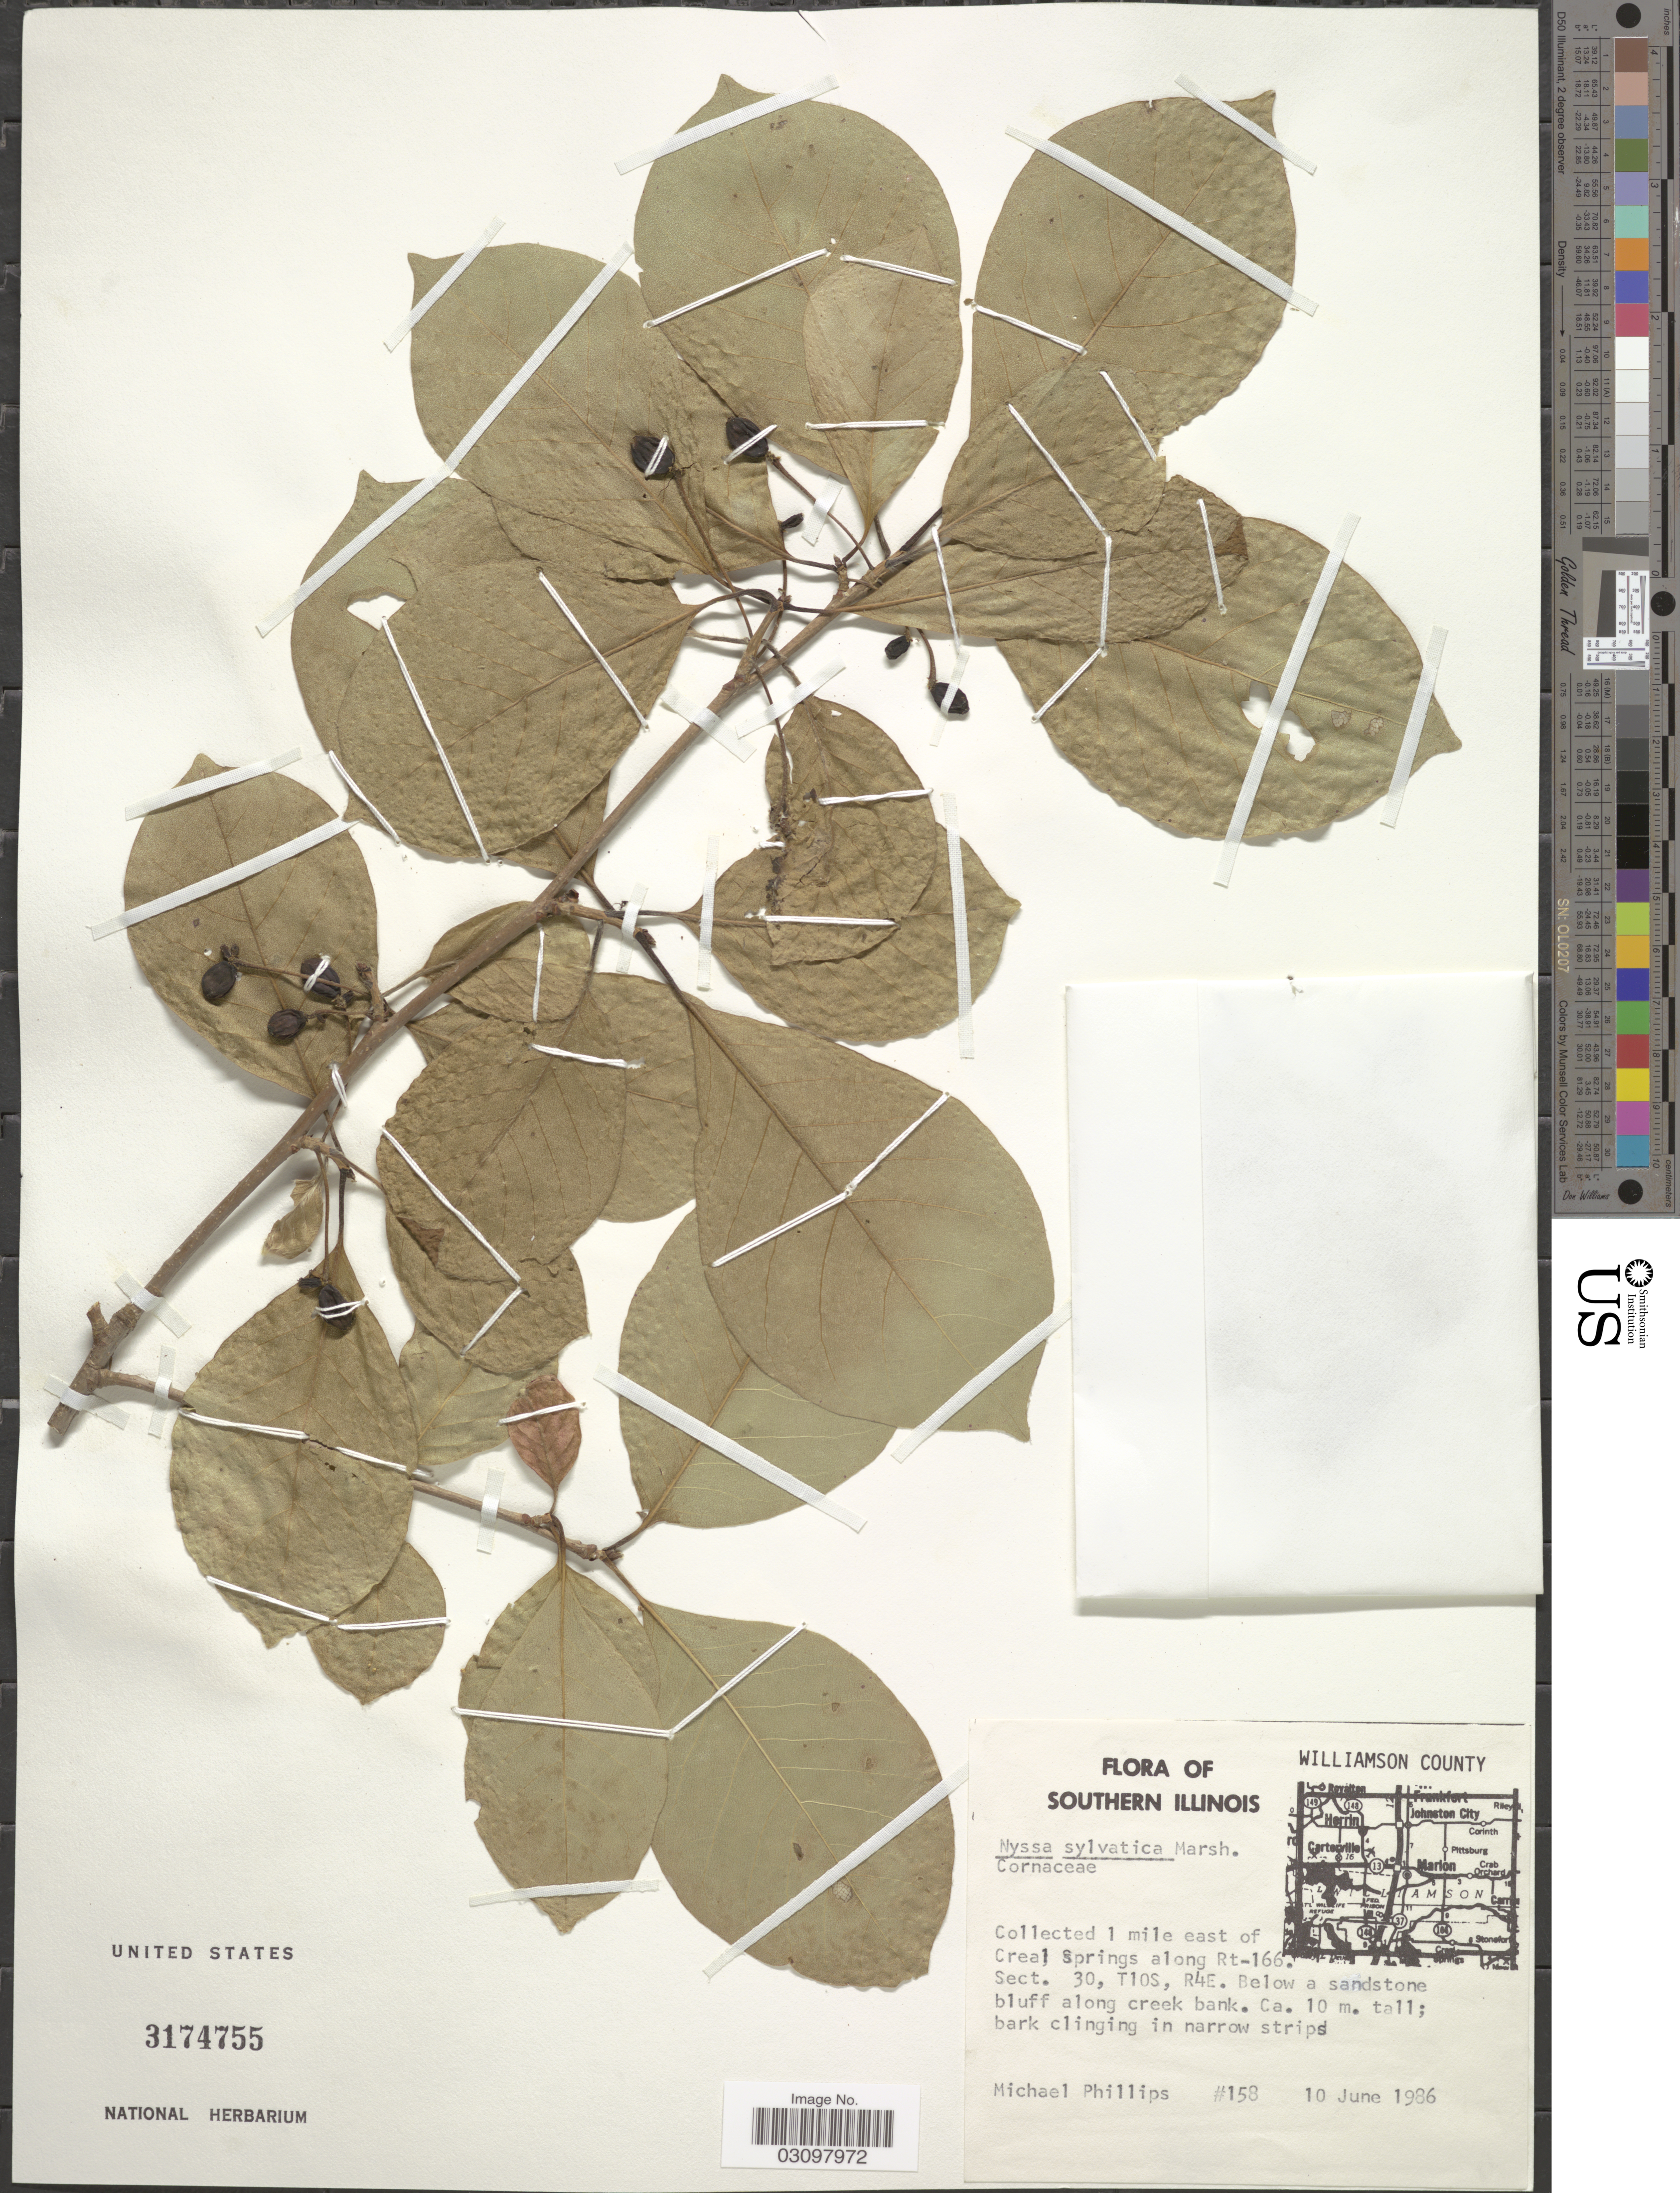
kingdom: Plantae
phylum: Tracheophyta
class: Magnoliopsida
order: Cornales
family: Nyssaceae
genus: Nyssa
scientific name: Nyssa sylvatica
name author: Marshall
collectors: M. Phillips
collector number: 158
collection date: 1986-06-10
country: United States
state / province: Illinois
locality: Southern Illinois. Williamson County. 1 mile east of Creal Springs along Rt-166. Sect. 30, T10S, R4E.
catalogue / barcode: US 3174755